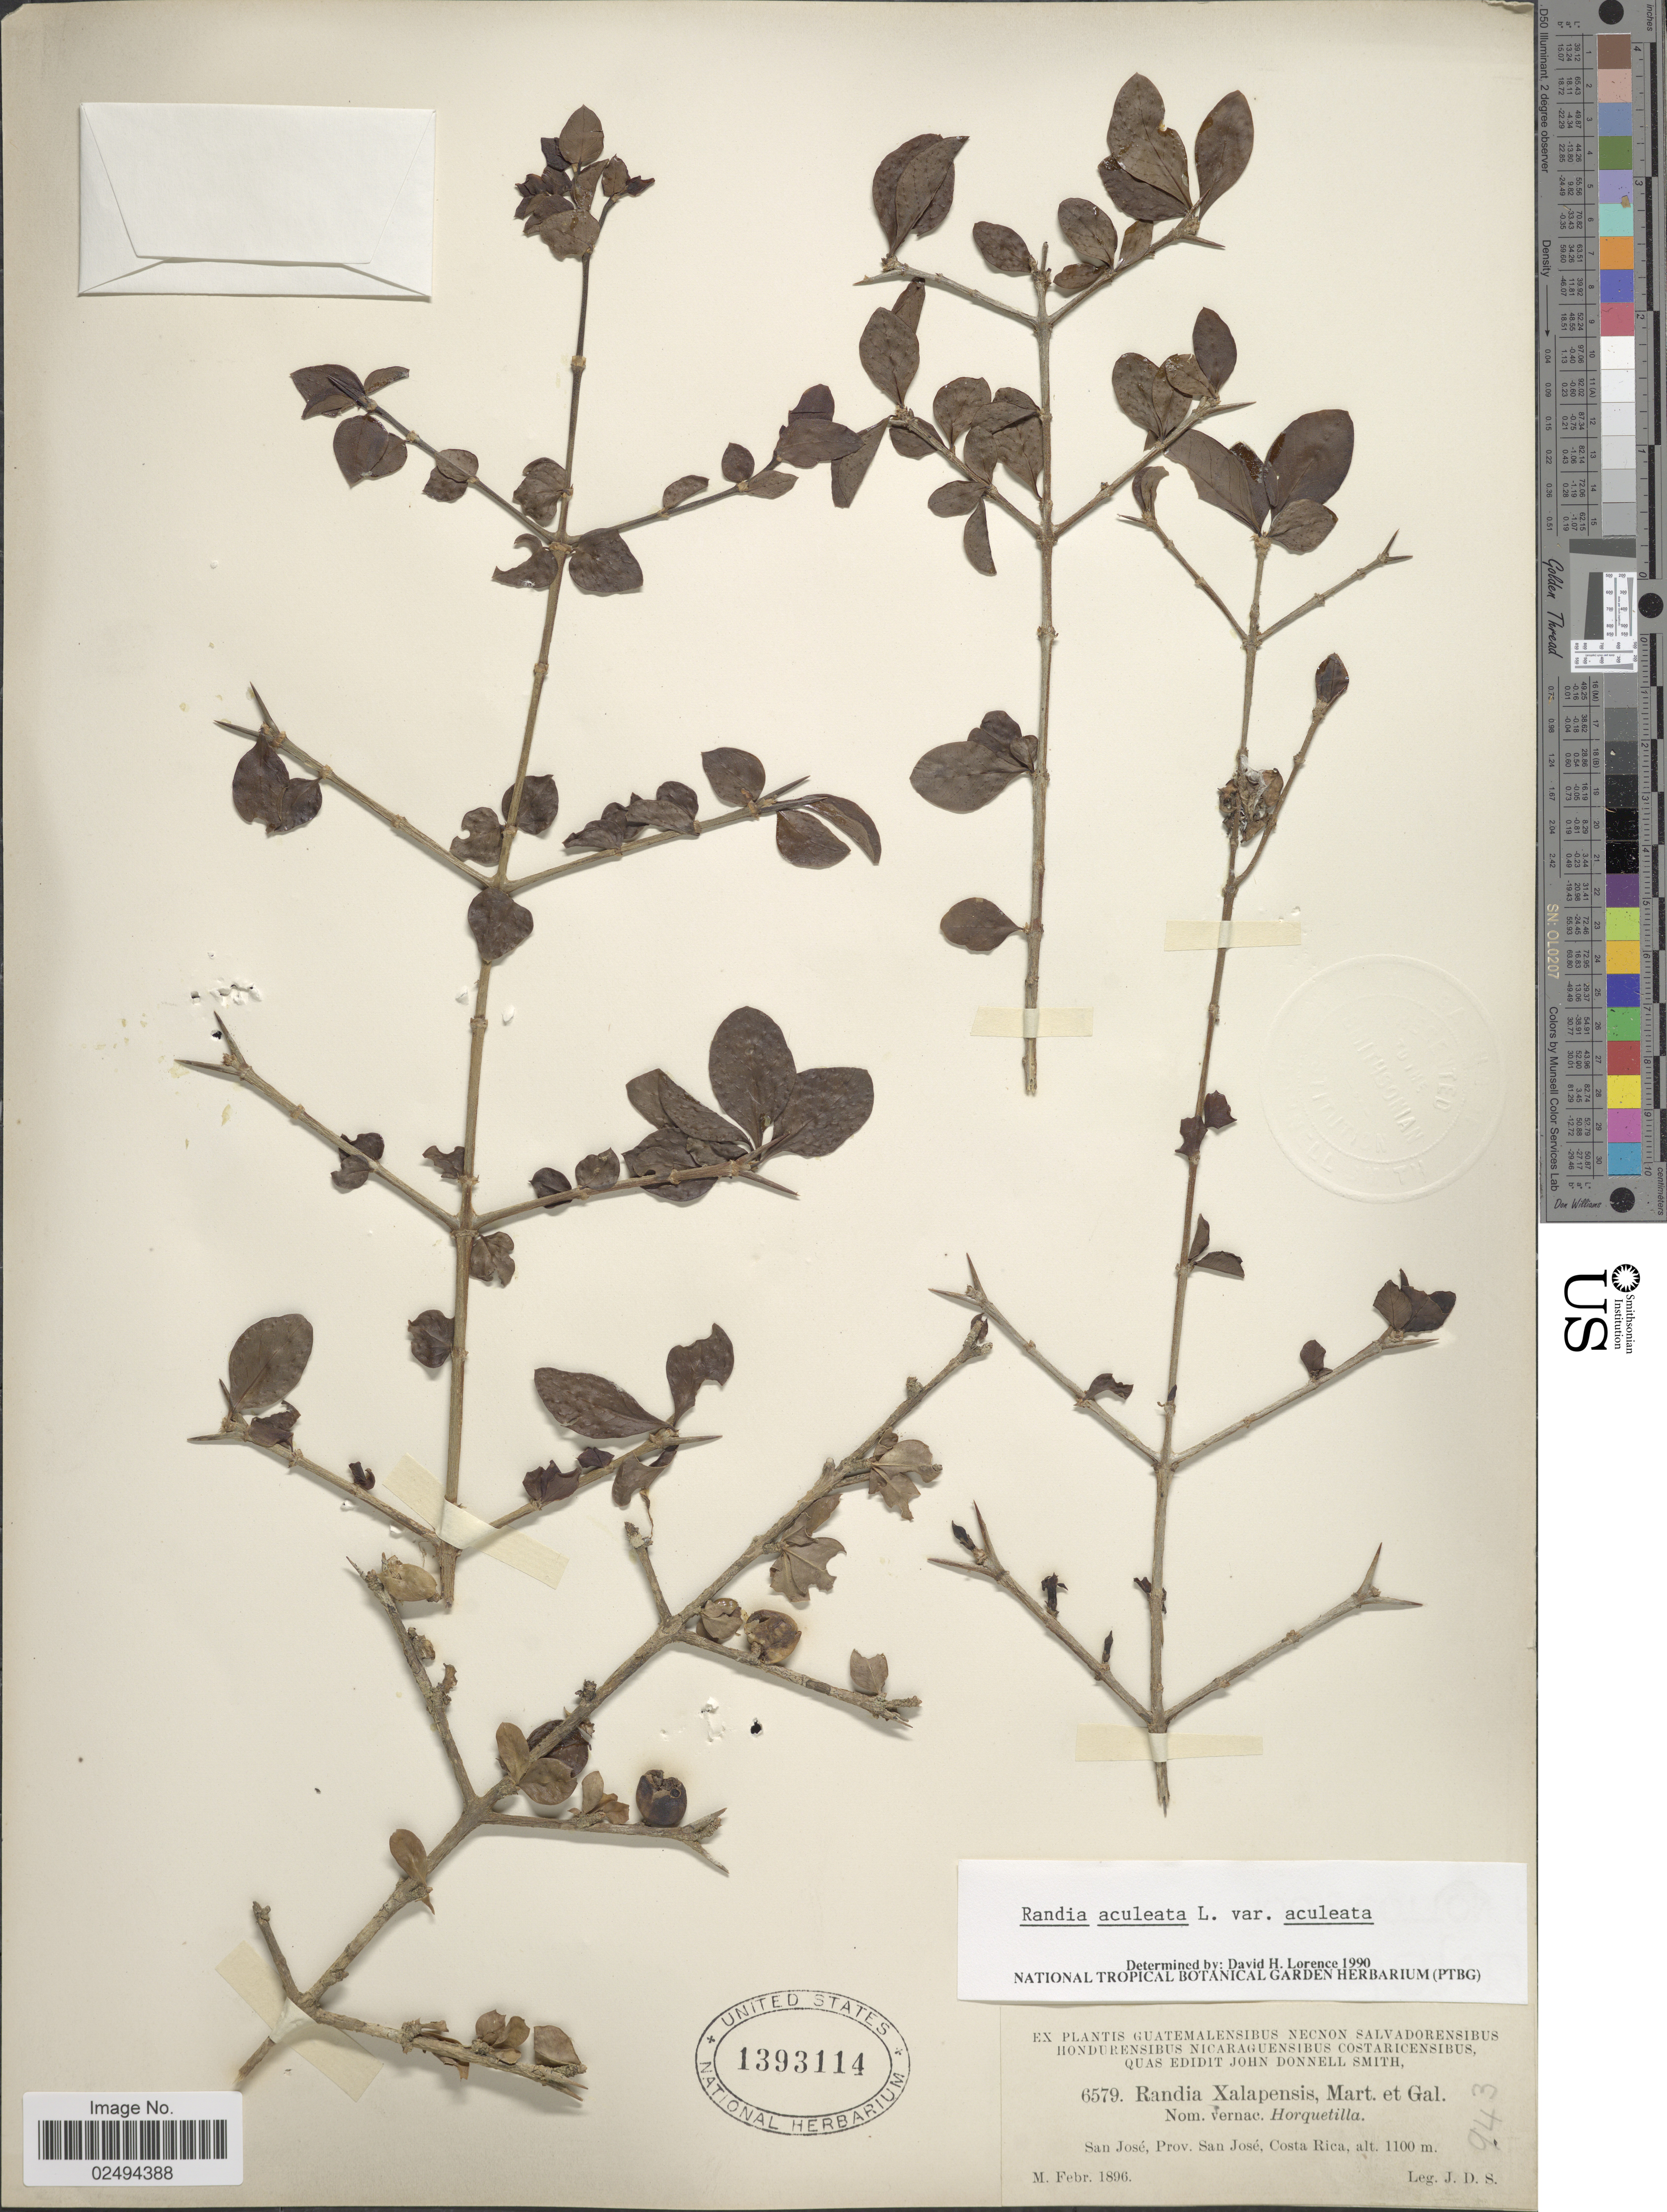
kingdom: Plantae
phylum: Tracheophyta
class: Magnoliopsida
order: Gentianales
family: Rubiaceae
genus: Randia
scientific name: Randia aculeata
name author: L.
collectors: J. Donnell Smith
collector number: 6579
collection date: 1896-02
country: Costa Rica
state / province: San José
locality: San Jose, Prov. San Jose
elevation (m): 1100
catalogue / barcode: US 1393114